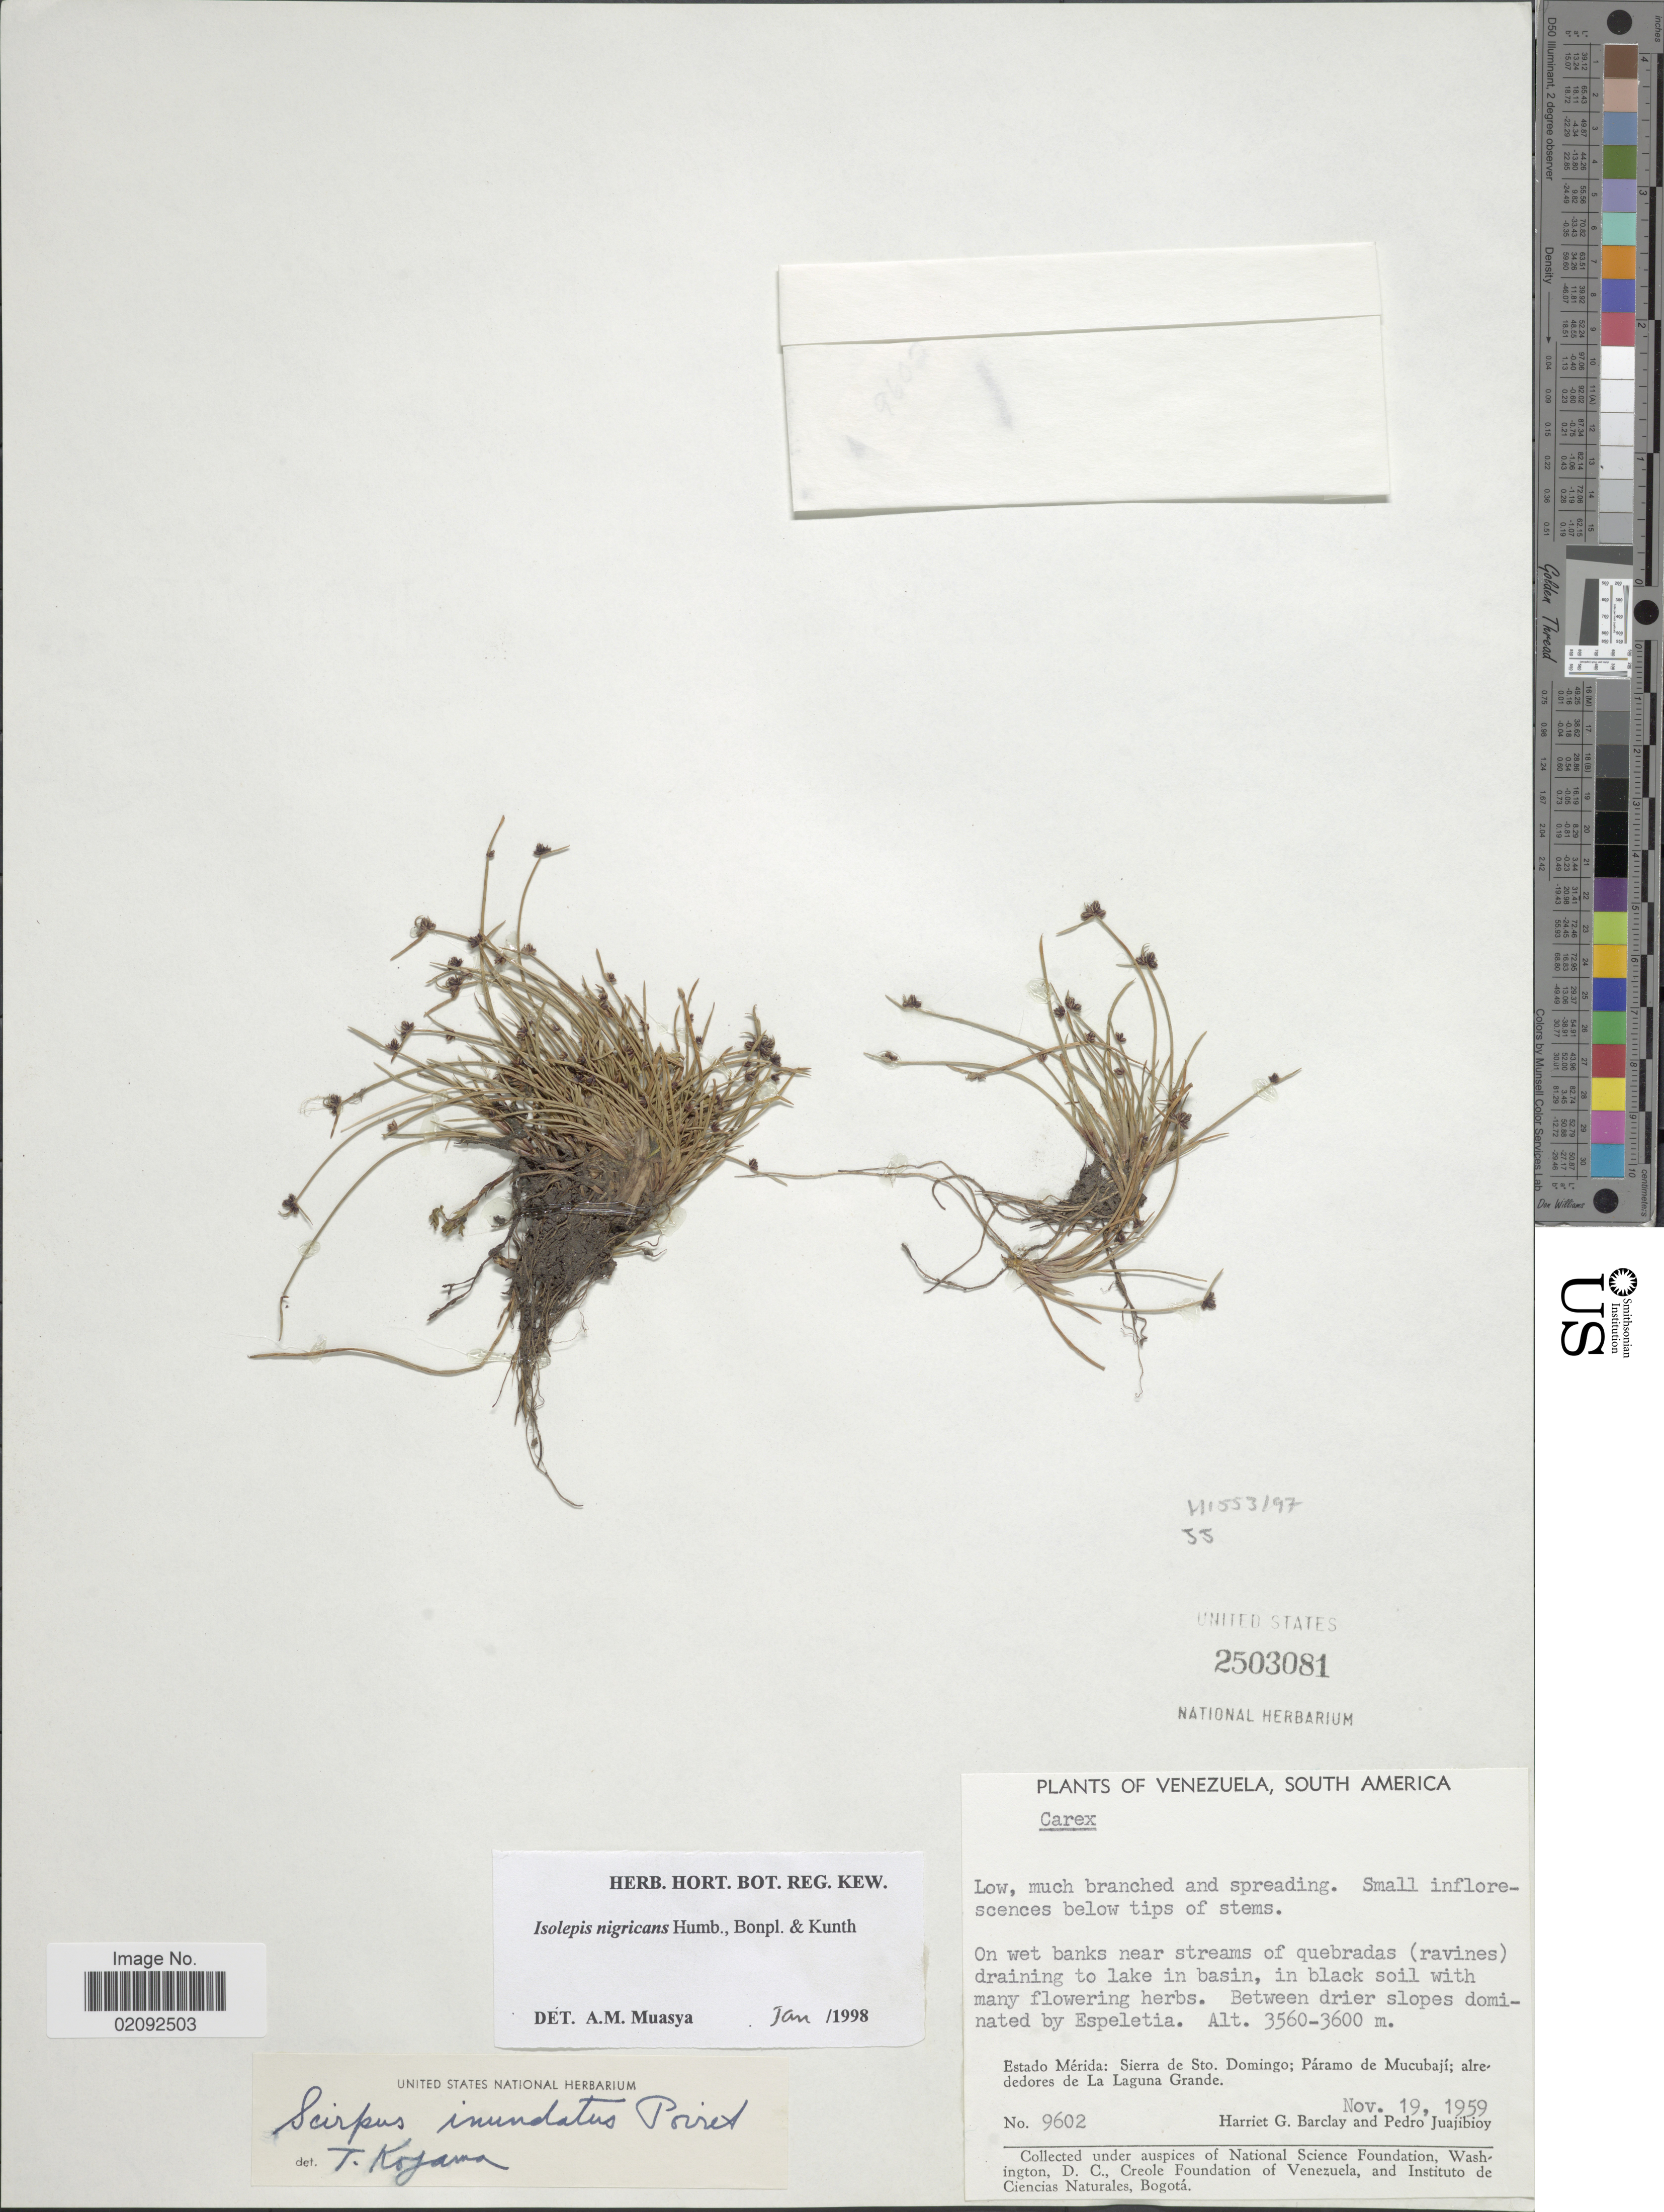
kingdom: Plantae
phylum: Tracheophyta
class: Liliopsida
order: Poales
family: Cyperaceae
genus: Isolepis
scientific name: Isolepis nigricans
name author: Kunth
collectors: H. G. Barclay & P. Juajibioy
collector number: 9602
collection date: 1959-11-19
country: Venezuela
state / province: Mérida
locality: On wet banks near streams of quebradas (ravines) draining to lake in basin, Sierra de Sto. Domingo; Paramo de Mucubaji; alrededores de La Laguna Grande.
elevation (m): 3560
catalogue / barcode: US 2503081